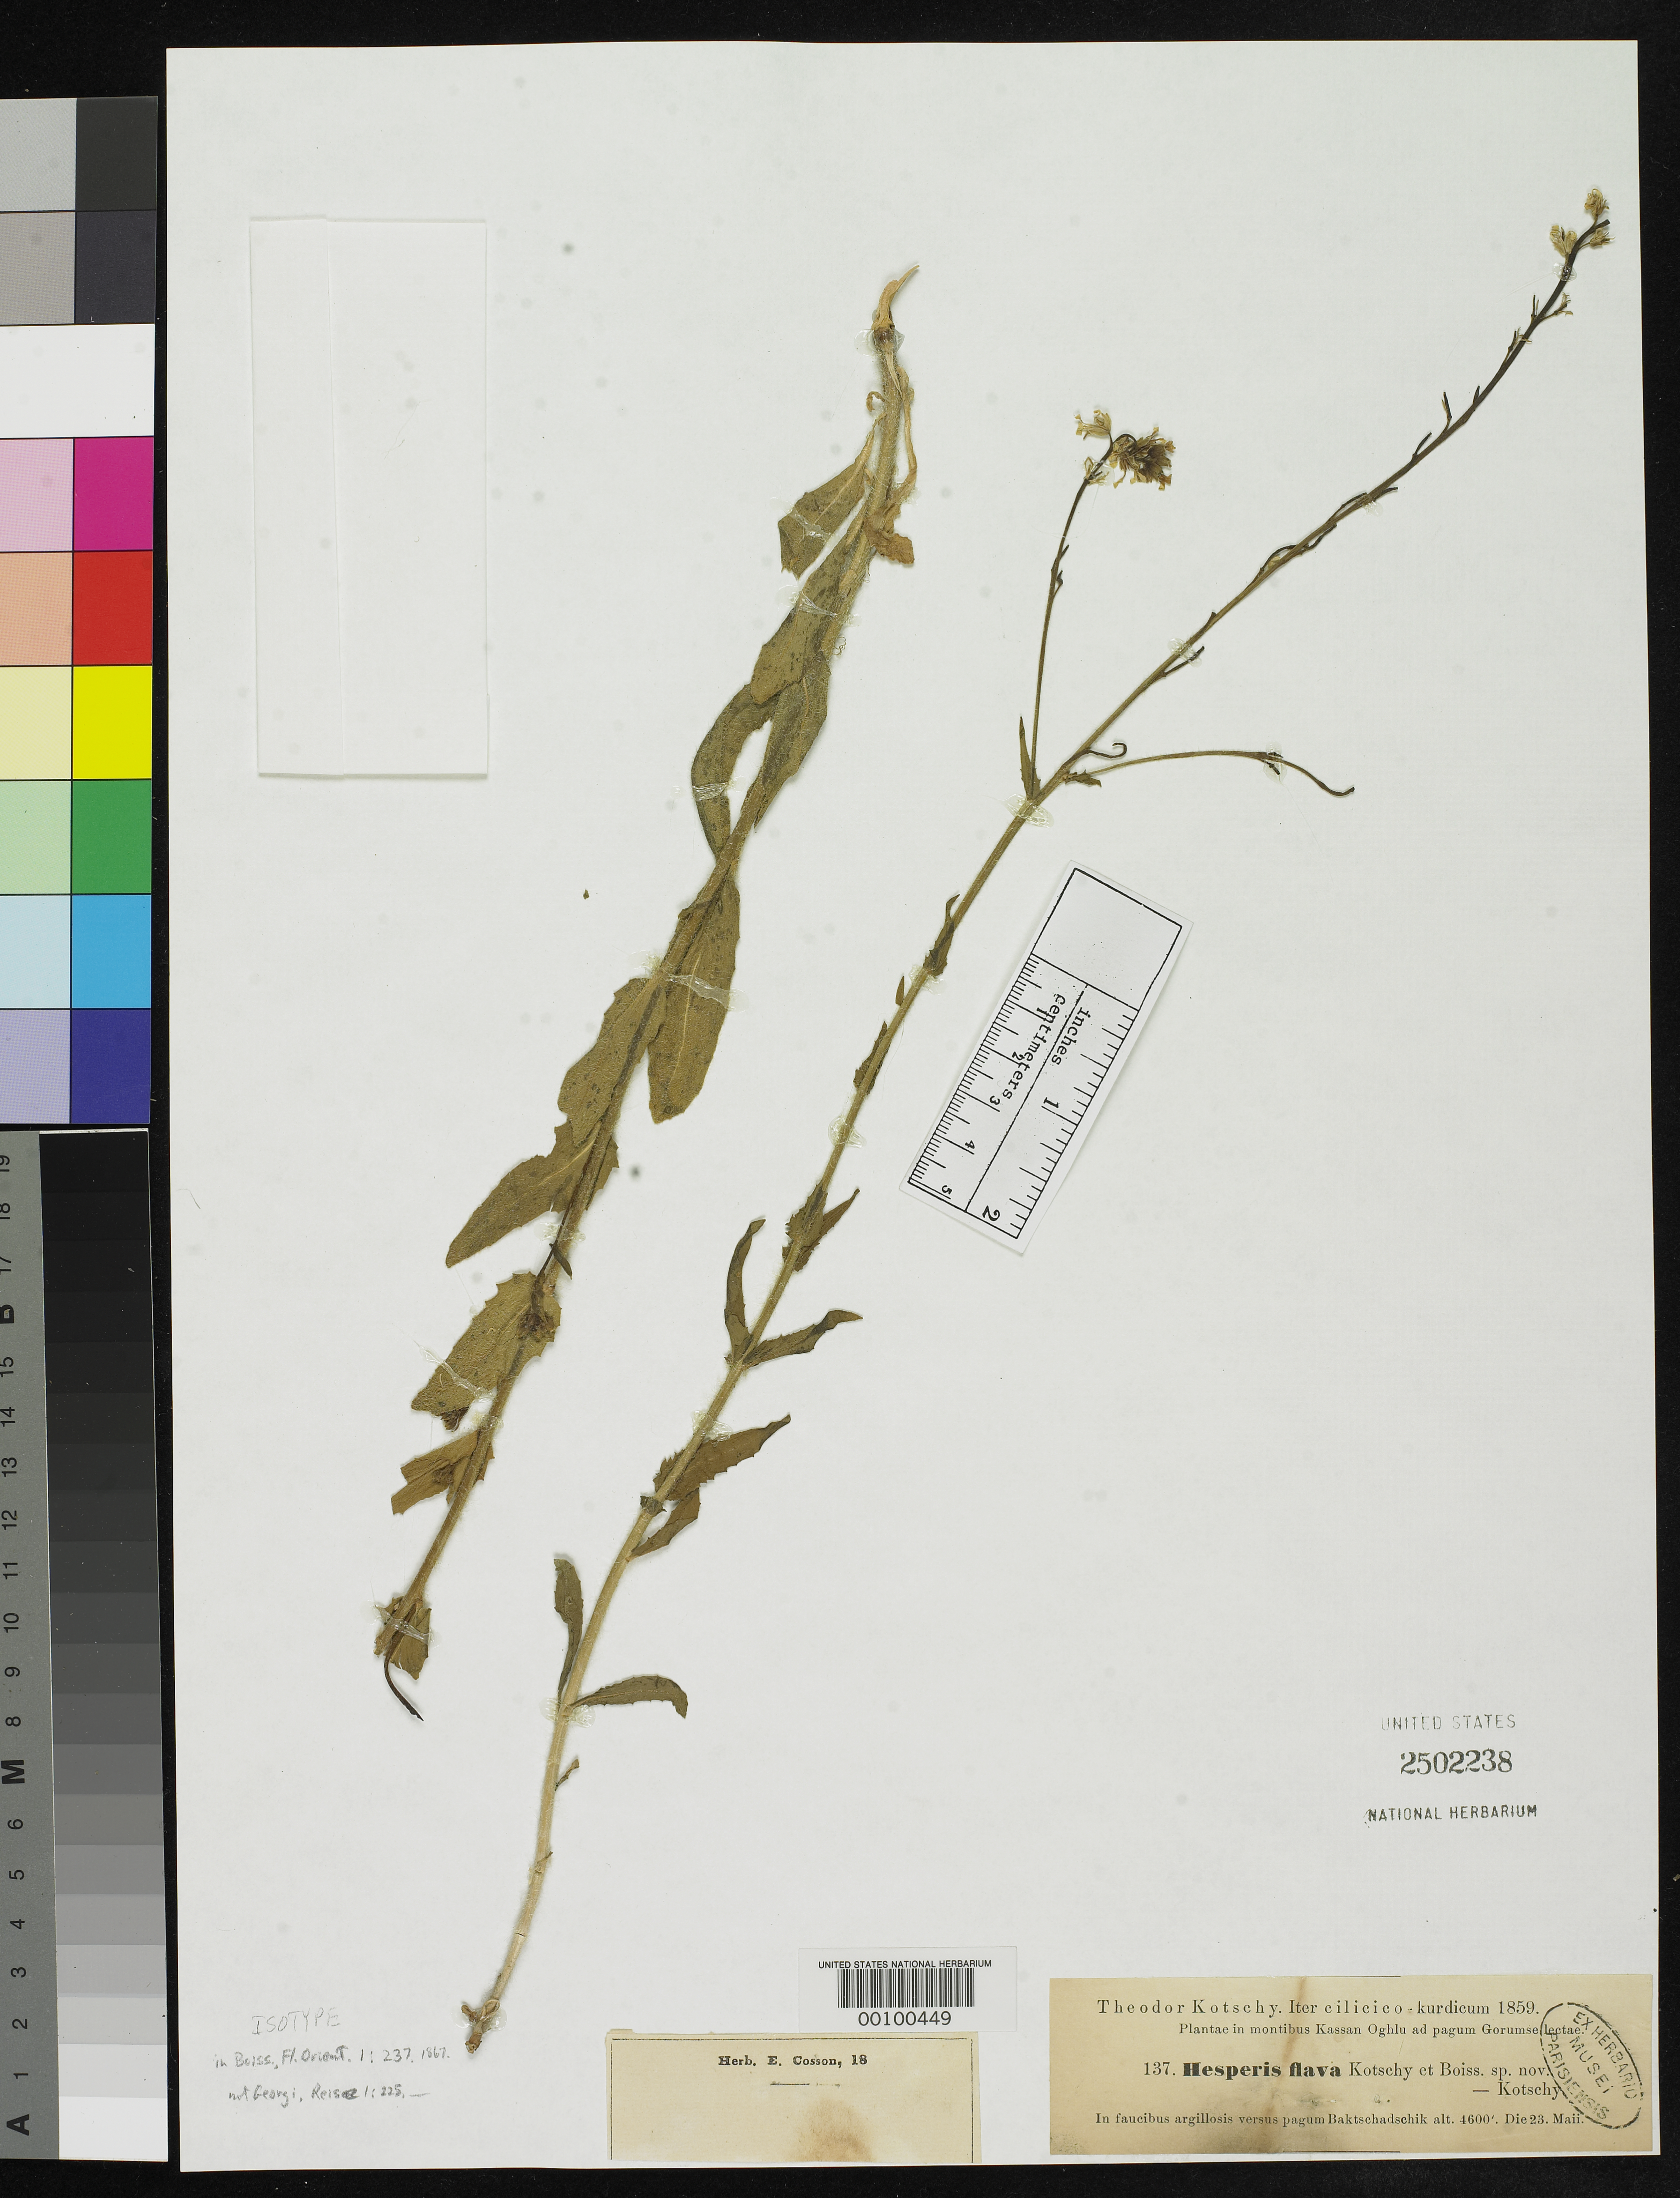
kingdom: Plantae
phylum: Tracheophyta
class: Magnoliopsida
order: Brassicales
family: Brassicaceae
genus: Hesperis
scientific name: Hesperis flava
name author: Kotschy & Boiss. ex Boiss.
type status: Isotype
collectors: K. G. Kotschy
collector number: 137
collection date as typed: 23 May 1859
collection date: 1859-05-23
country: Iran / Turkey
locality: Mt. Kassan Oglv, Baktschadschik; alt. 4600 ft.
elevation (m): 1402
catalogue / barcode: US 2502238